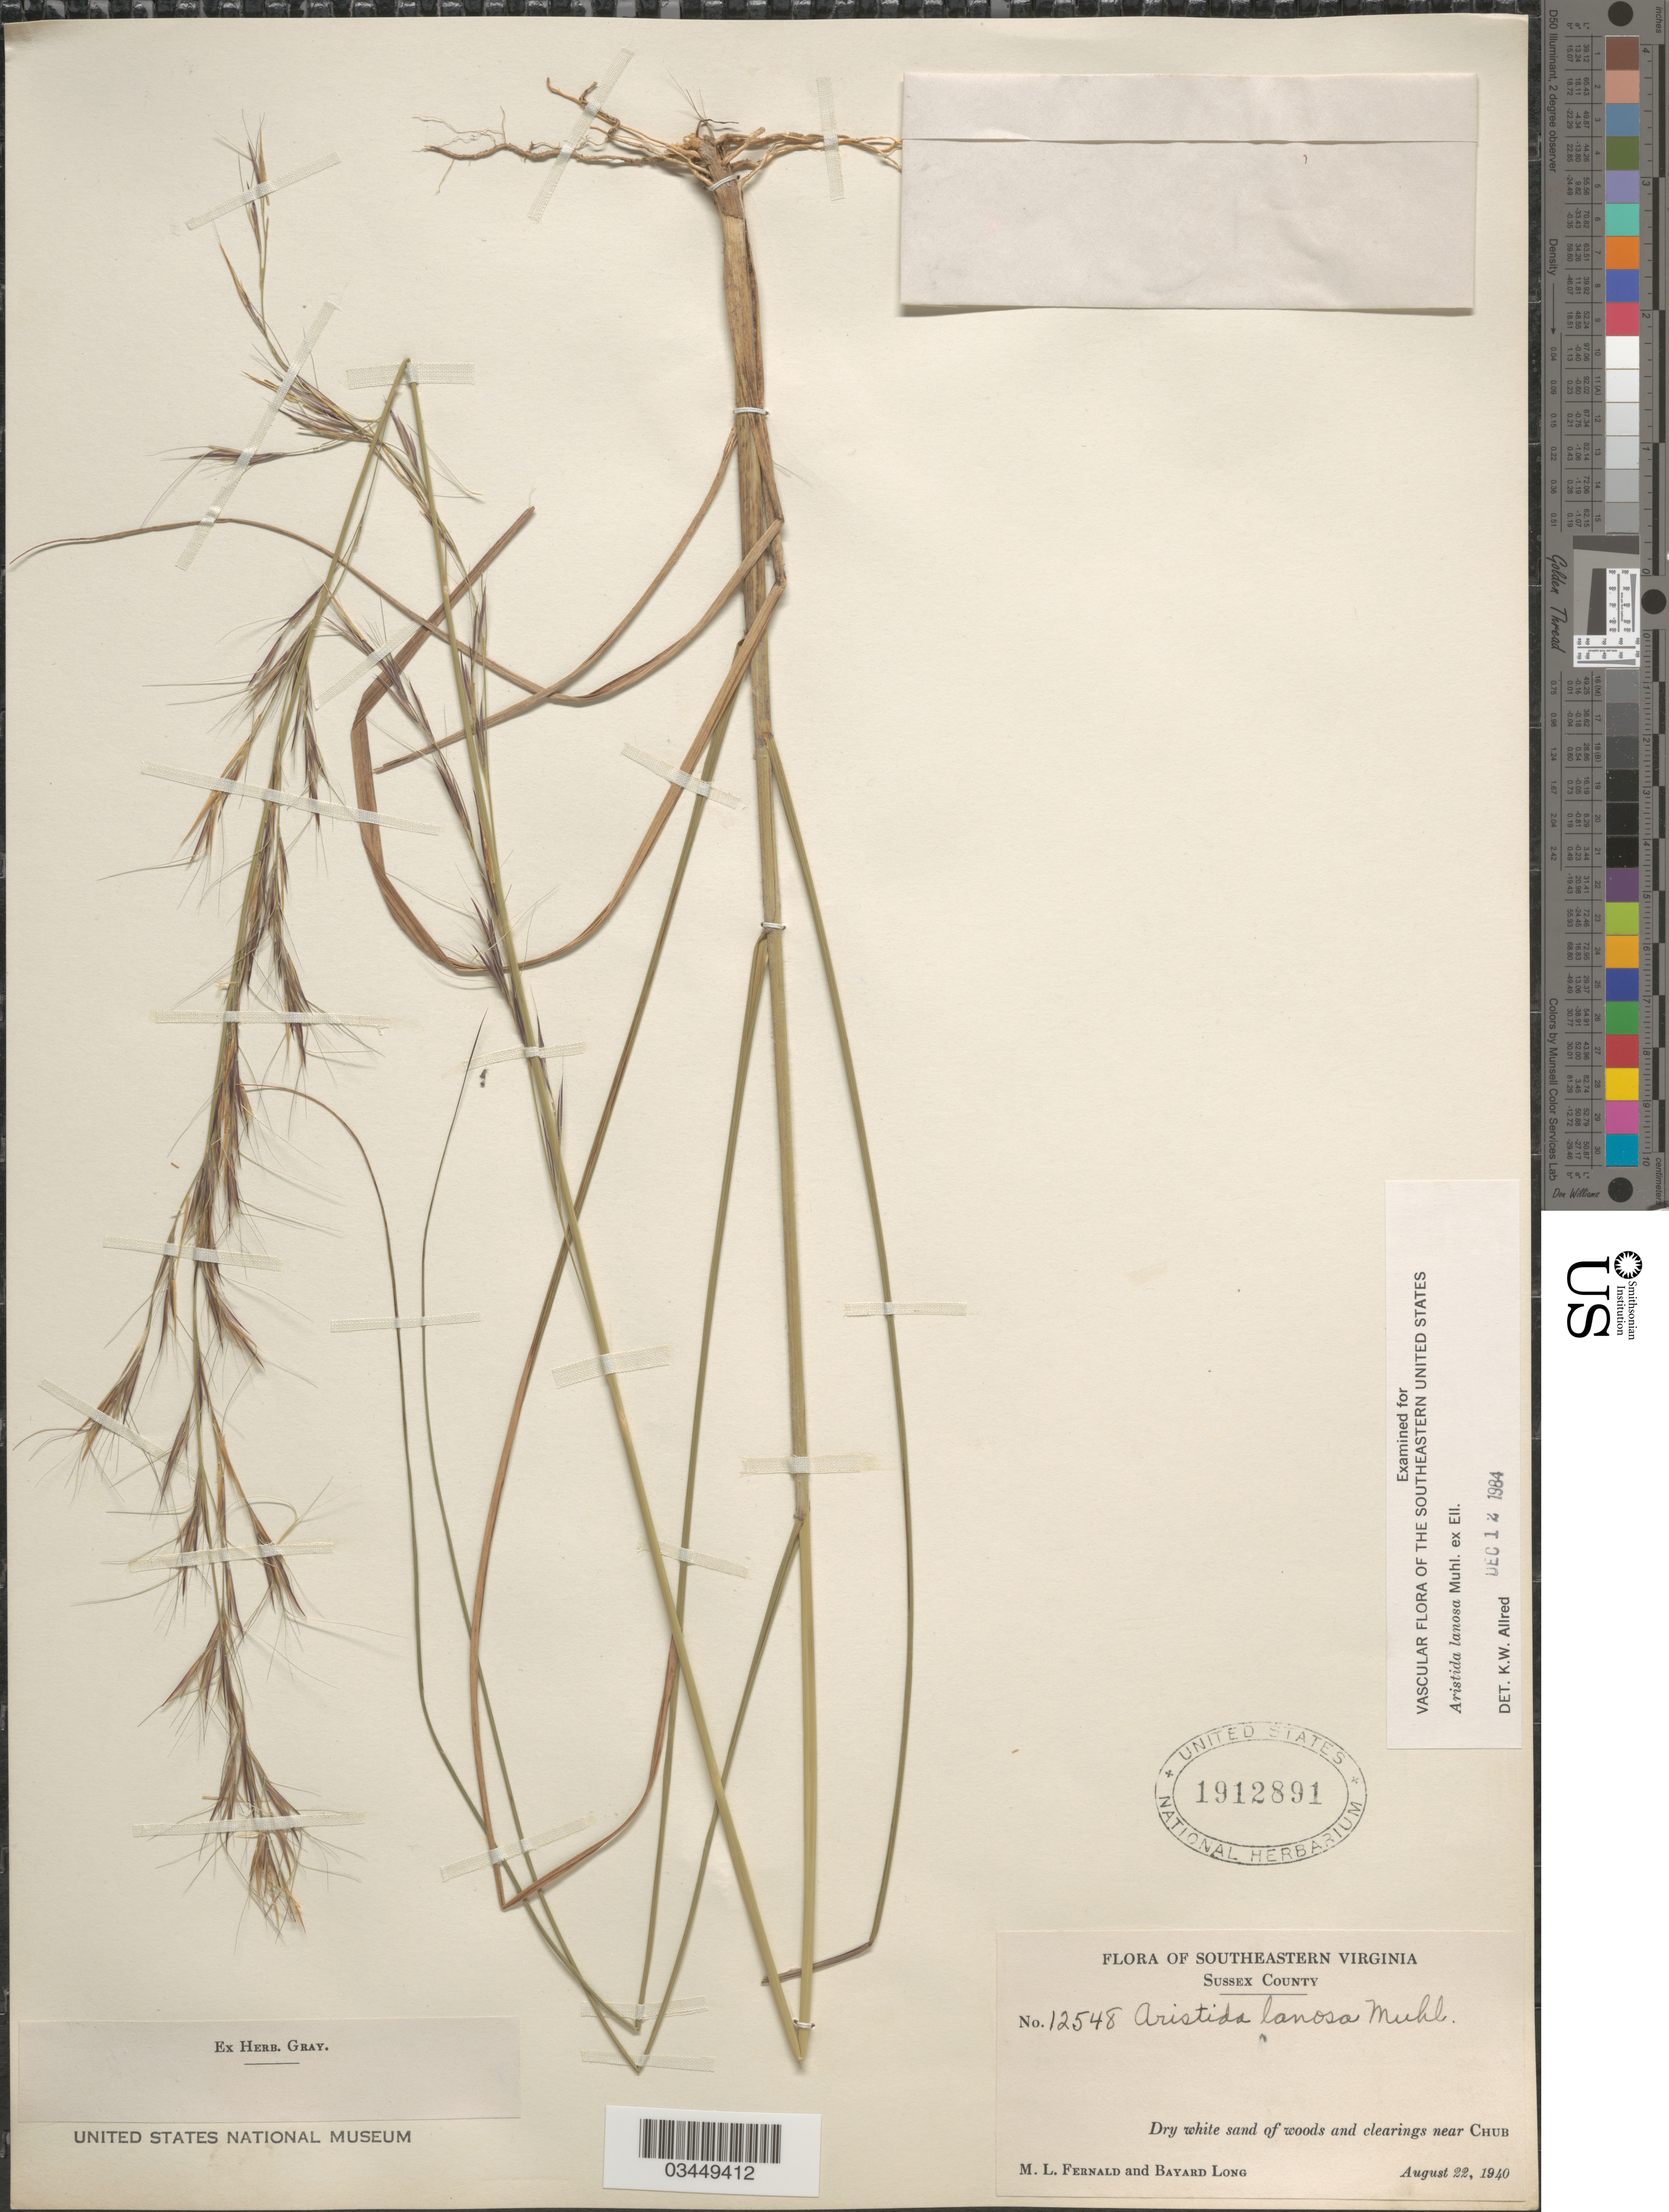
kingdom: Plantae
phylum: Tracheophyta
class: Liliopsida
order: Poales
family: Poaceae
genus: Aristida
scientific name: Aristida lanosa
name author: Muhl.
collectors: M. L. Fernald & B. Long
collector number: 12548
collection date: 1940-08-22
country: United States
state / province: Virginia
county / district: Sussex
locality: Southeastern Virginia. Sussex County. Dry white sand of woods and clearings near Chub.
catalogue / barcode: US 1912891